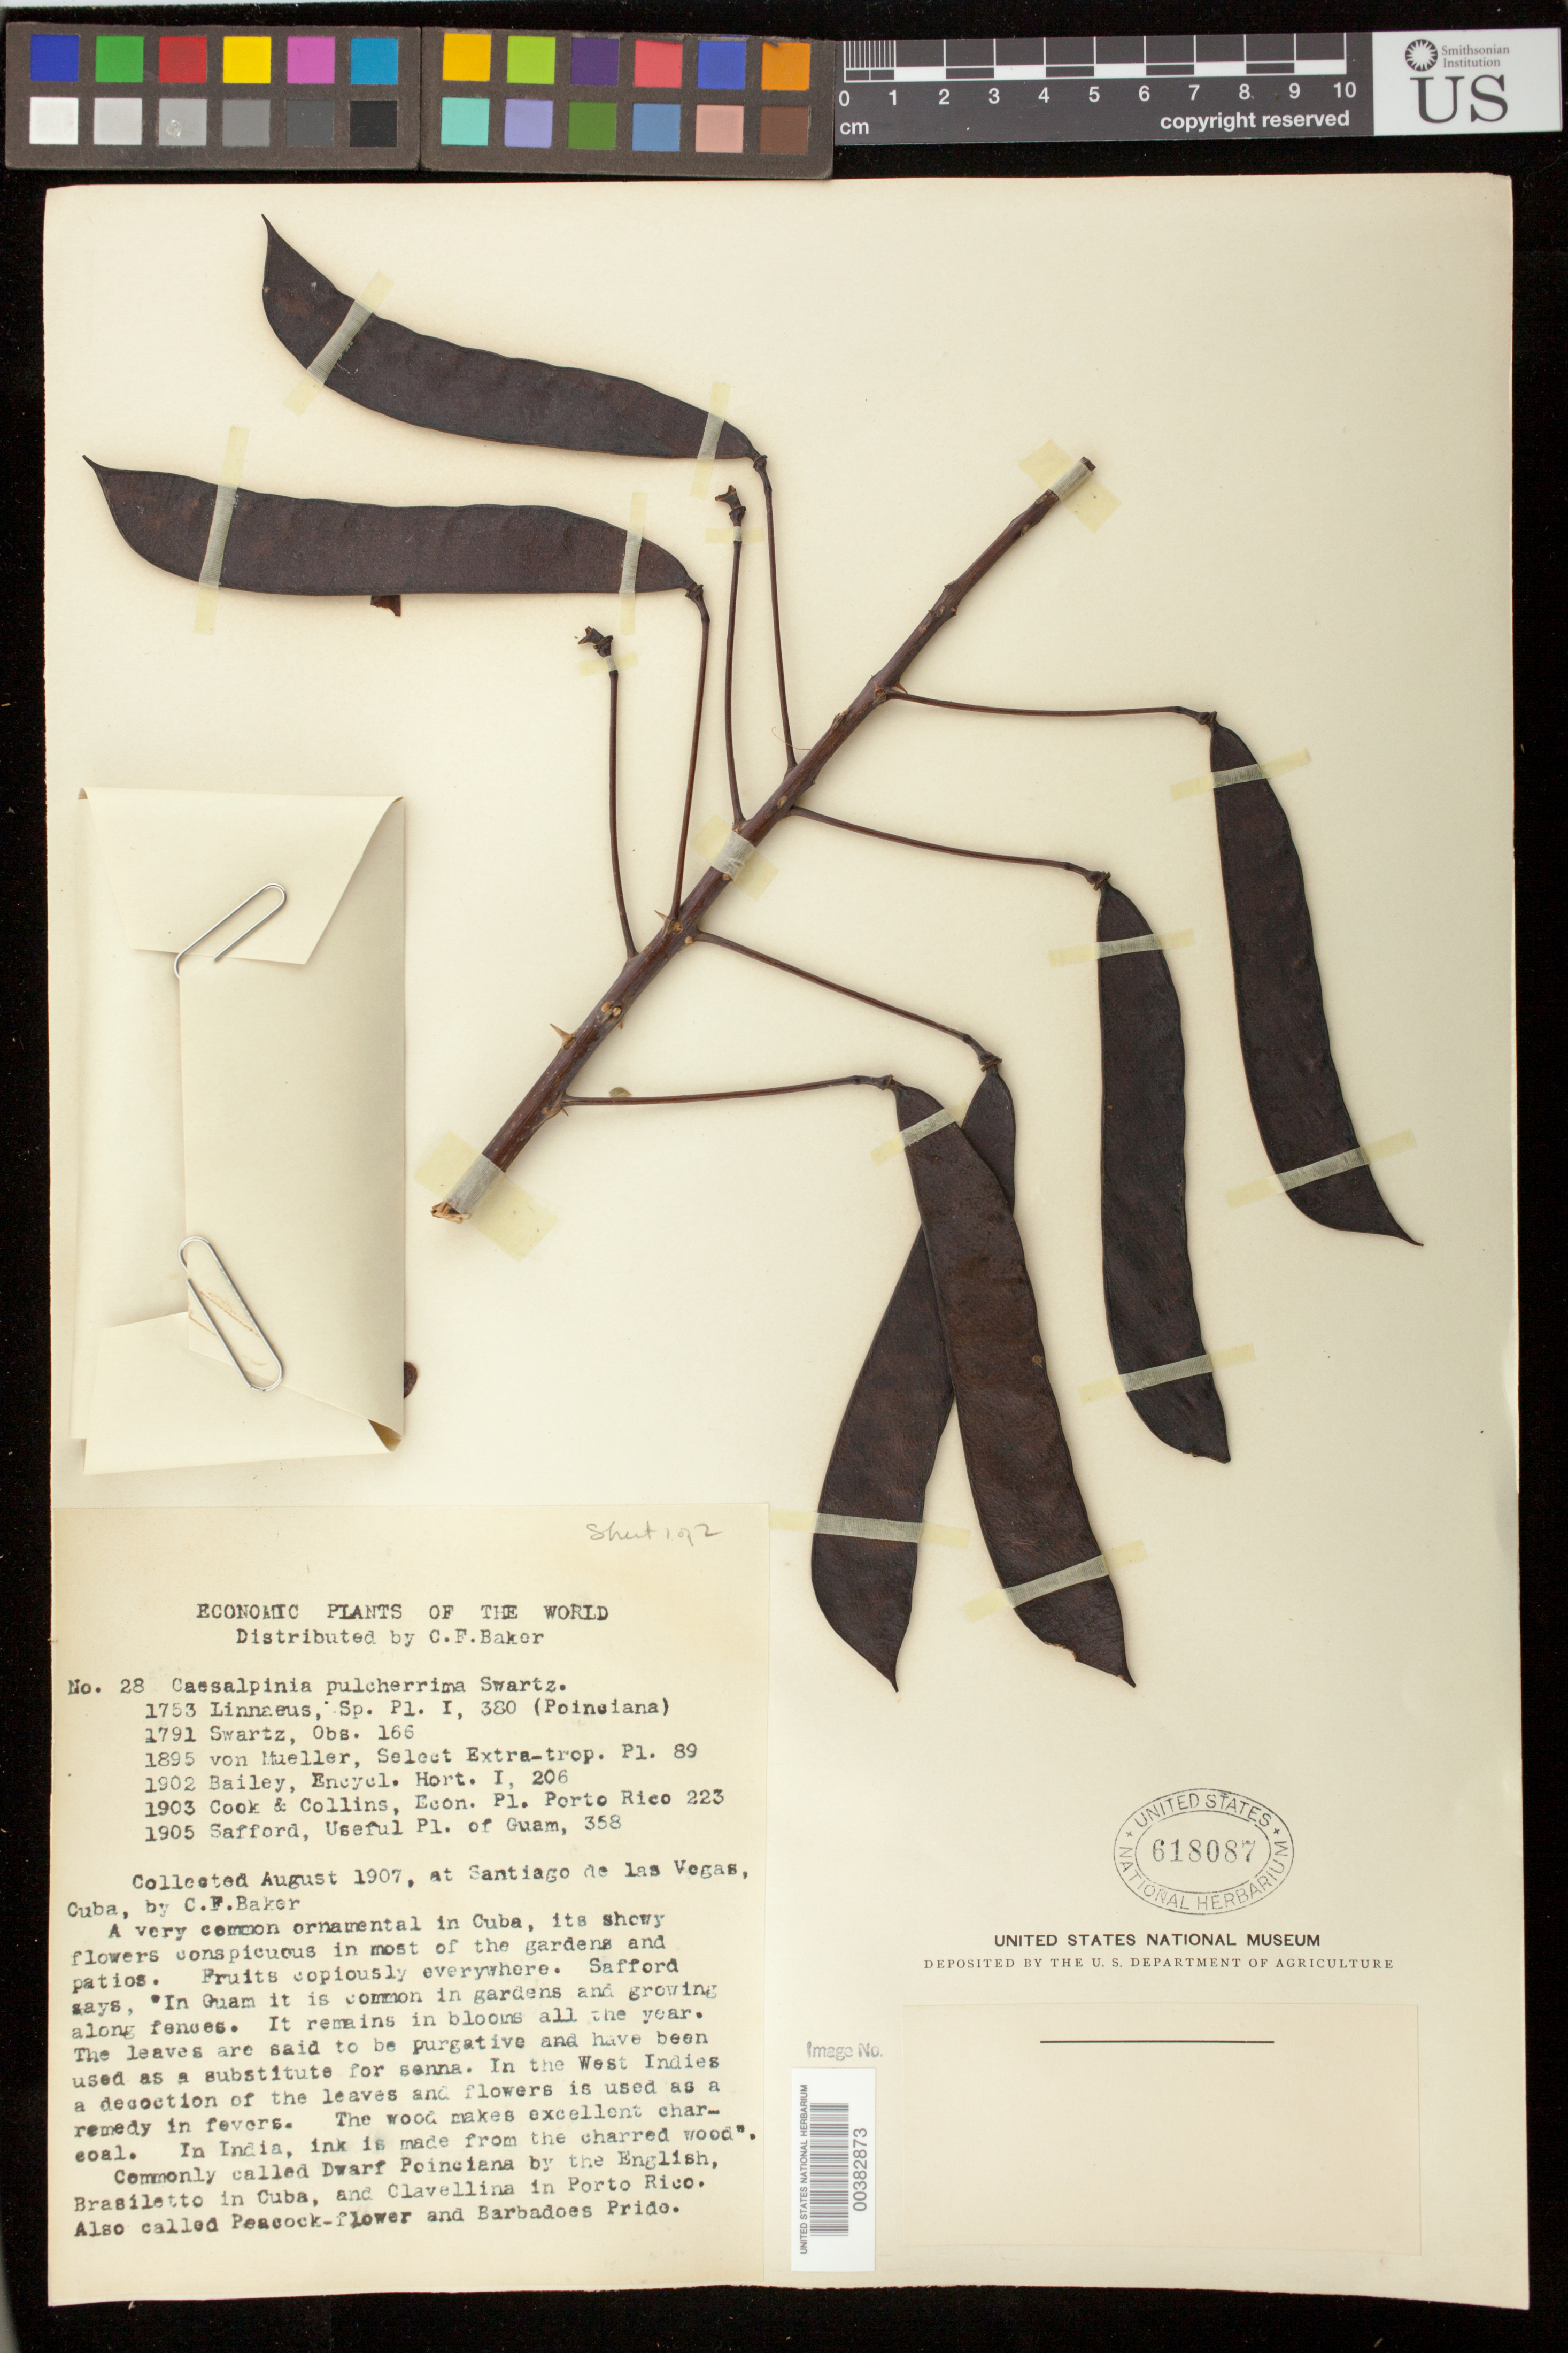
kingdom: Plantae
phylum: Tracheophyta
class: Magnoliopsida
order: Fabales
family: Fabaceae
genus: Caesalpinia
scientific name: Caesalpinia pulcherrima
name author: (L.) Sw.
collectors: C. F. Baker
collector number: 28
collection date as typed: Aug 1907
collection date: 1907-08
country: Cuba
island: Greater Antilles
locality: Santiago de las Vegas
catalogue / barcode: US 618087